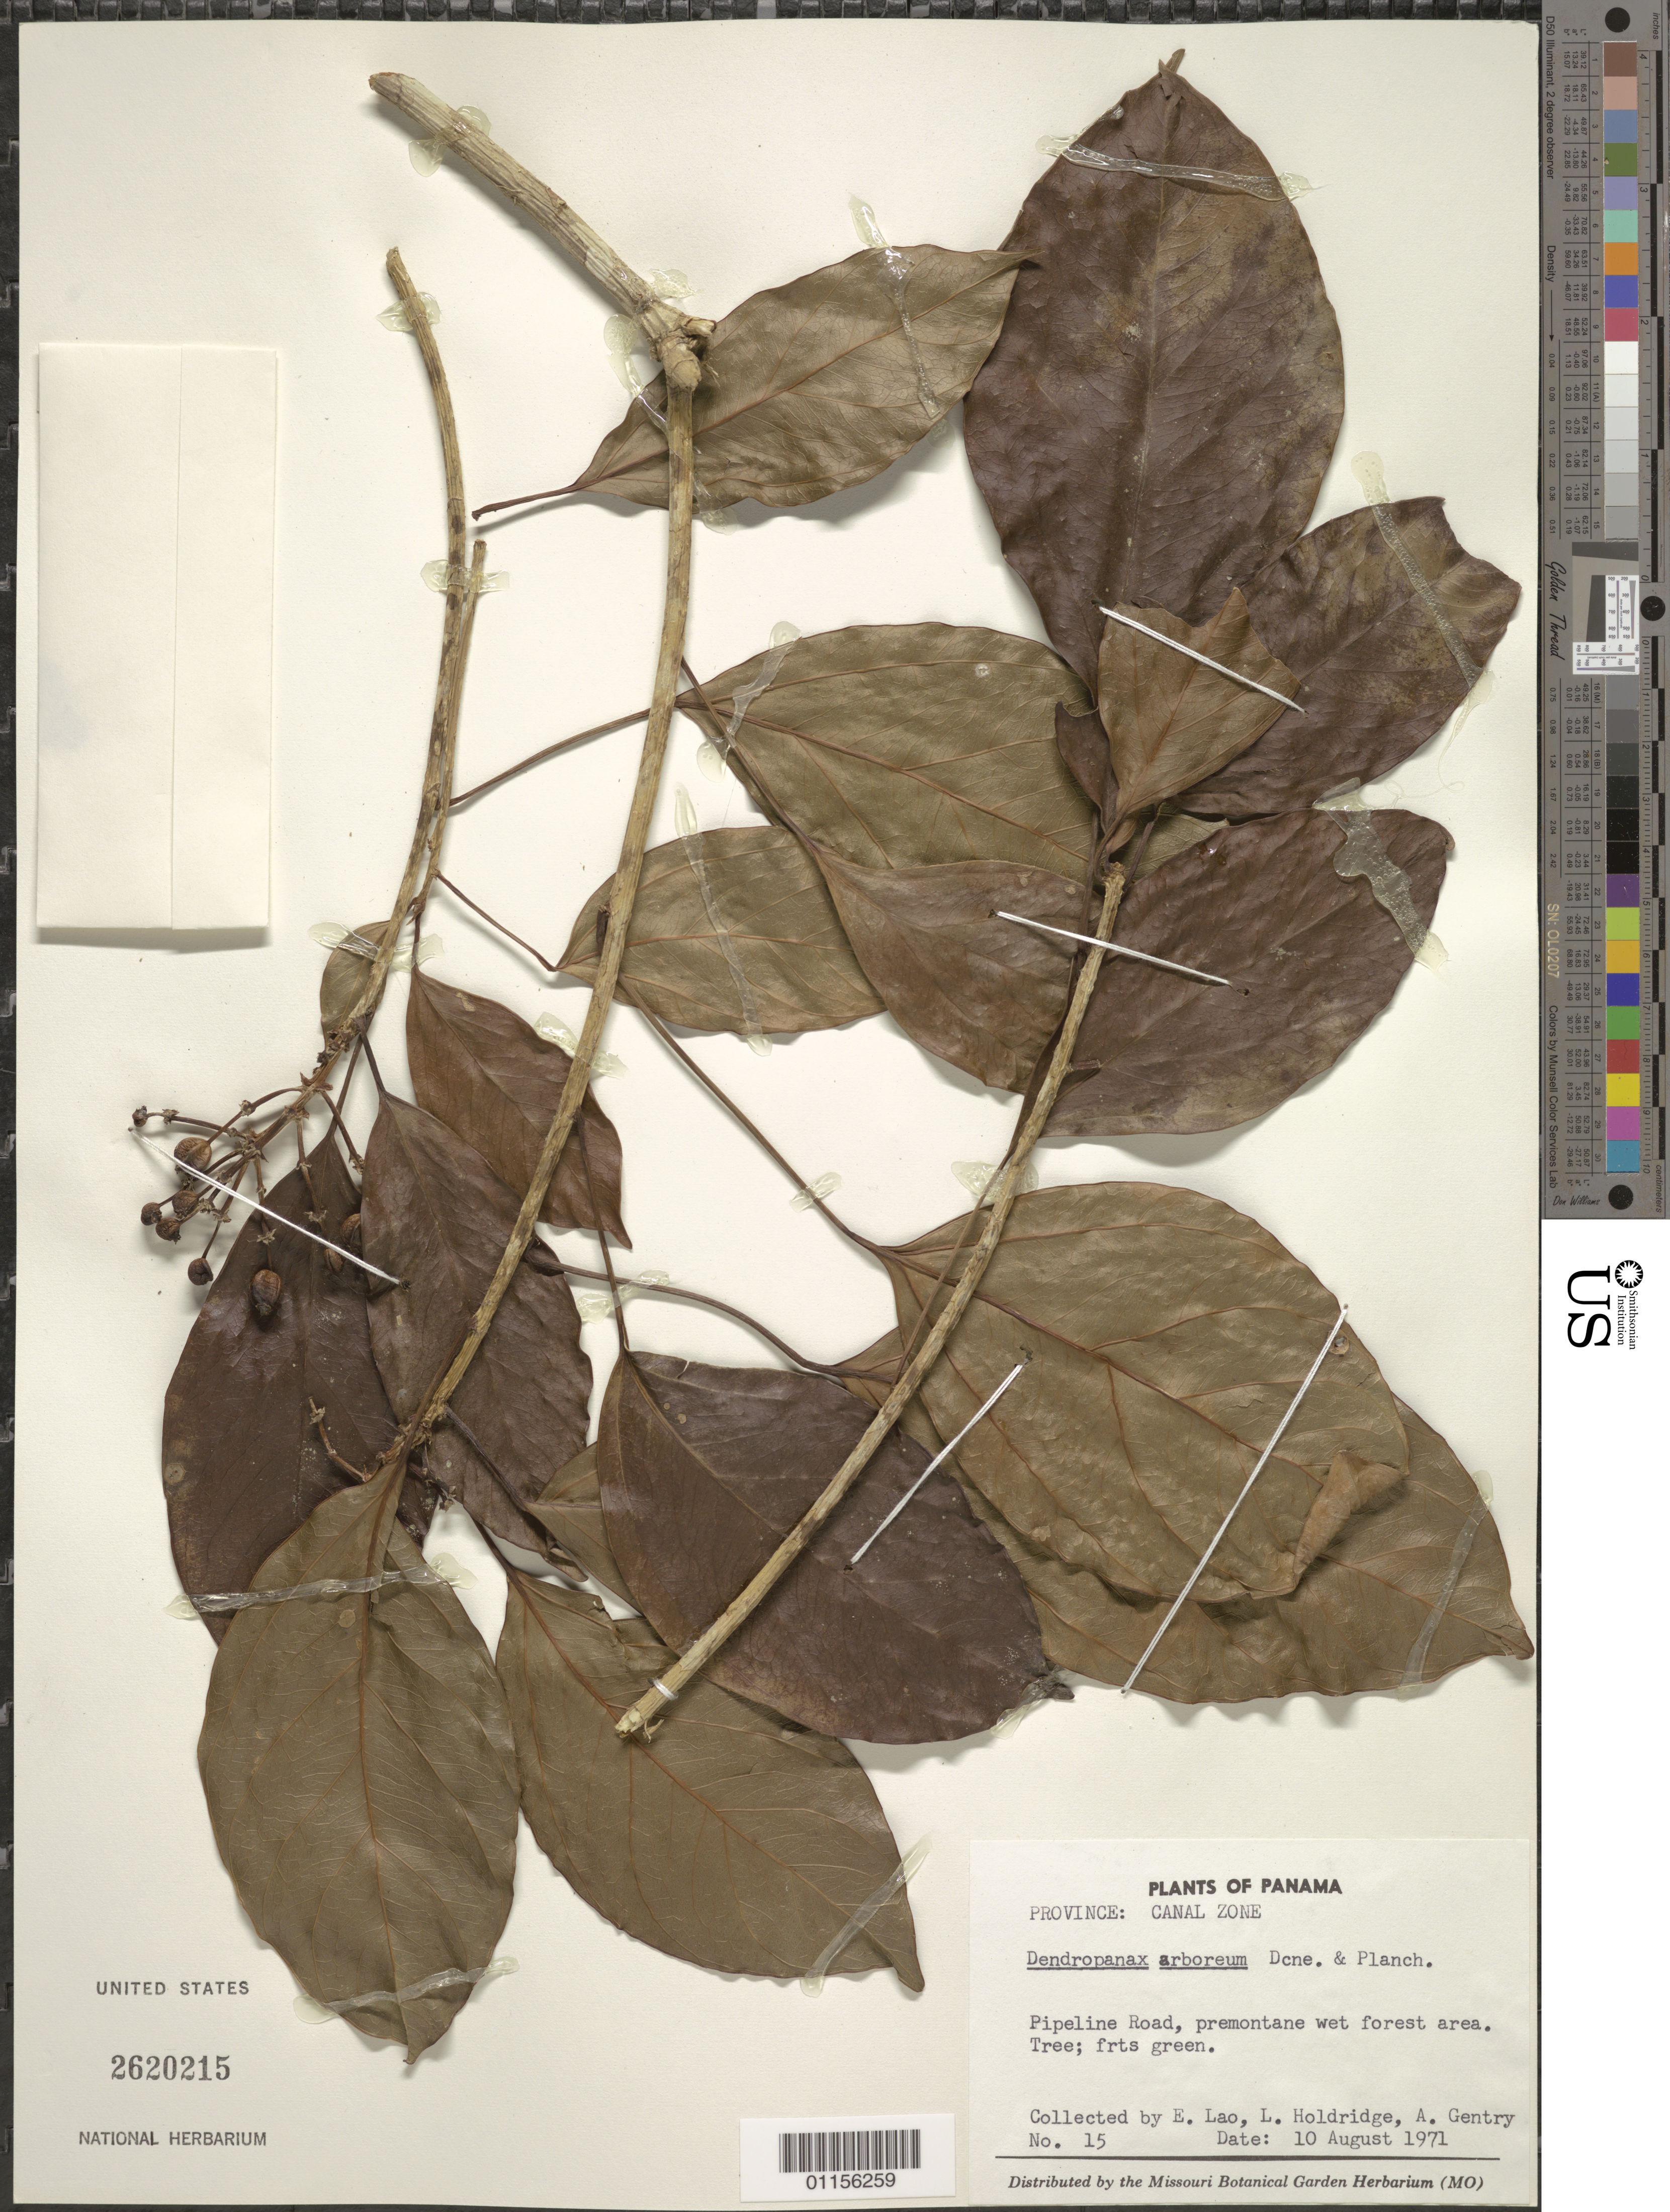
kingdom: Plantae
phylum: Tracheophyta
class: Magnoliopsida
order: Apiales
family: Araliaceae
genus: Dendropanax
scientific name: Dendropanax arboreus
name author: (L.) Decne. & Planch.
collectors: E. Lao, L. Holdridge & A. H. Gentry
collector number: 15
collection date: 1971-08-10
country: Panama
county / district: Canal Zone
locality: Pipeline Road.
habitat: Premontane wet forest area. Tree.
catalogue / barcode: US 2620215